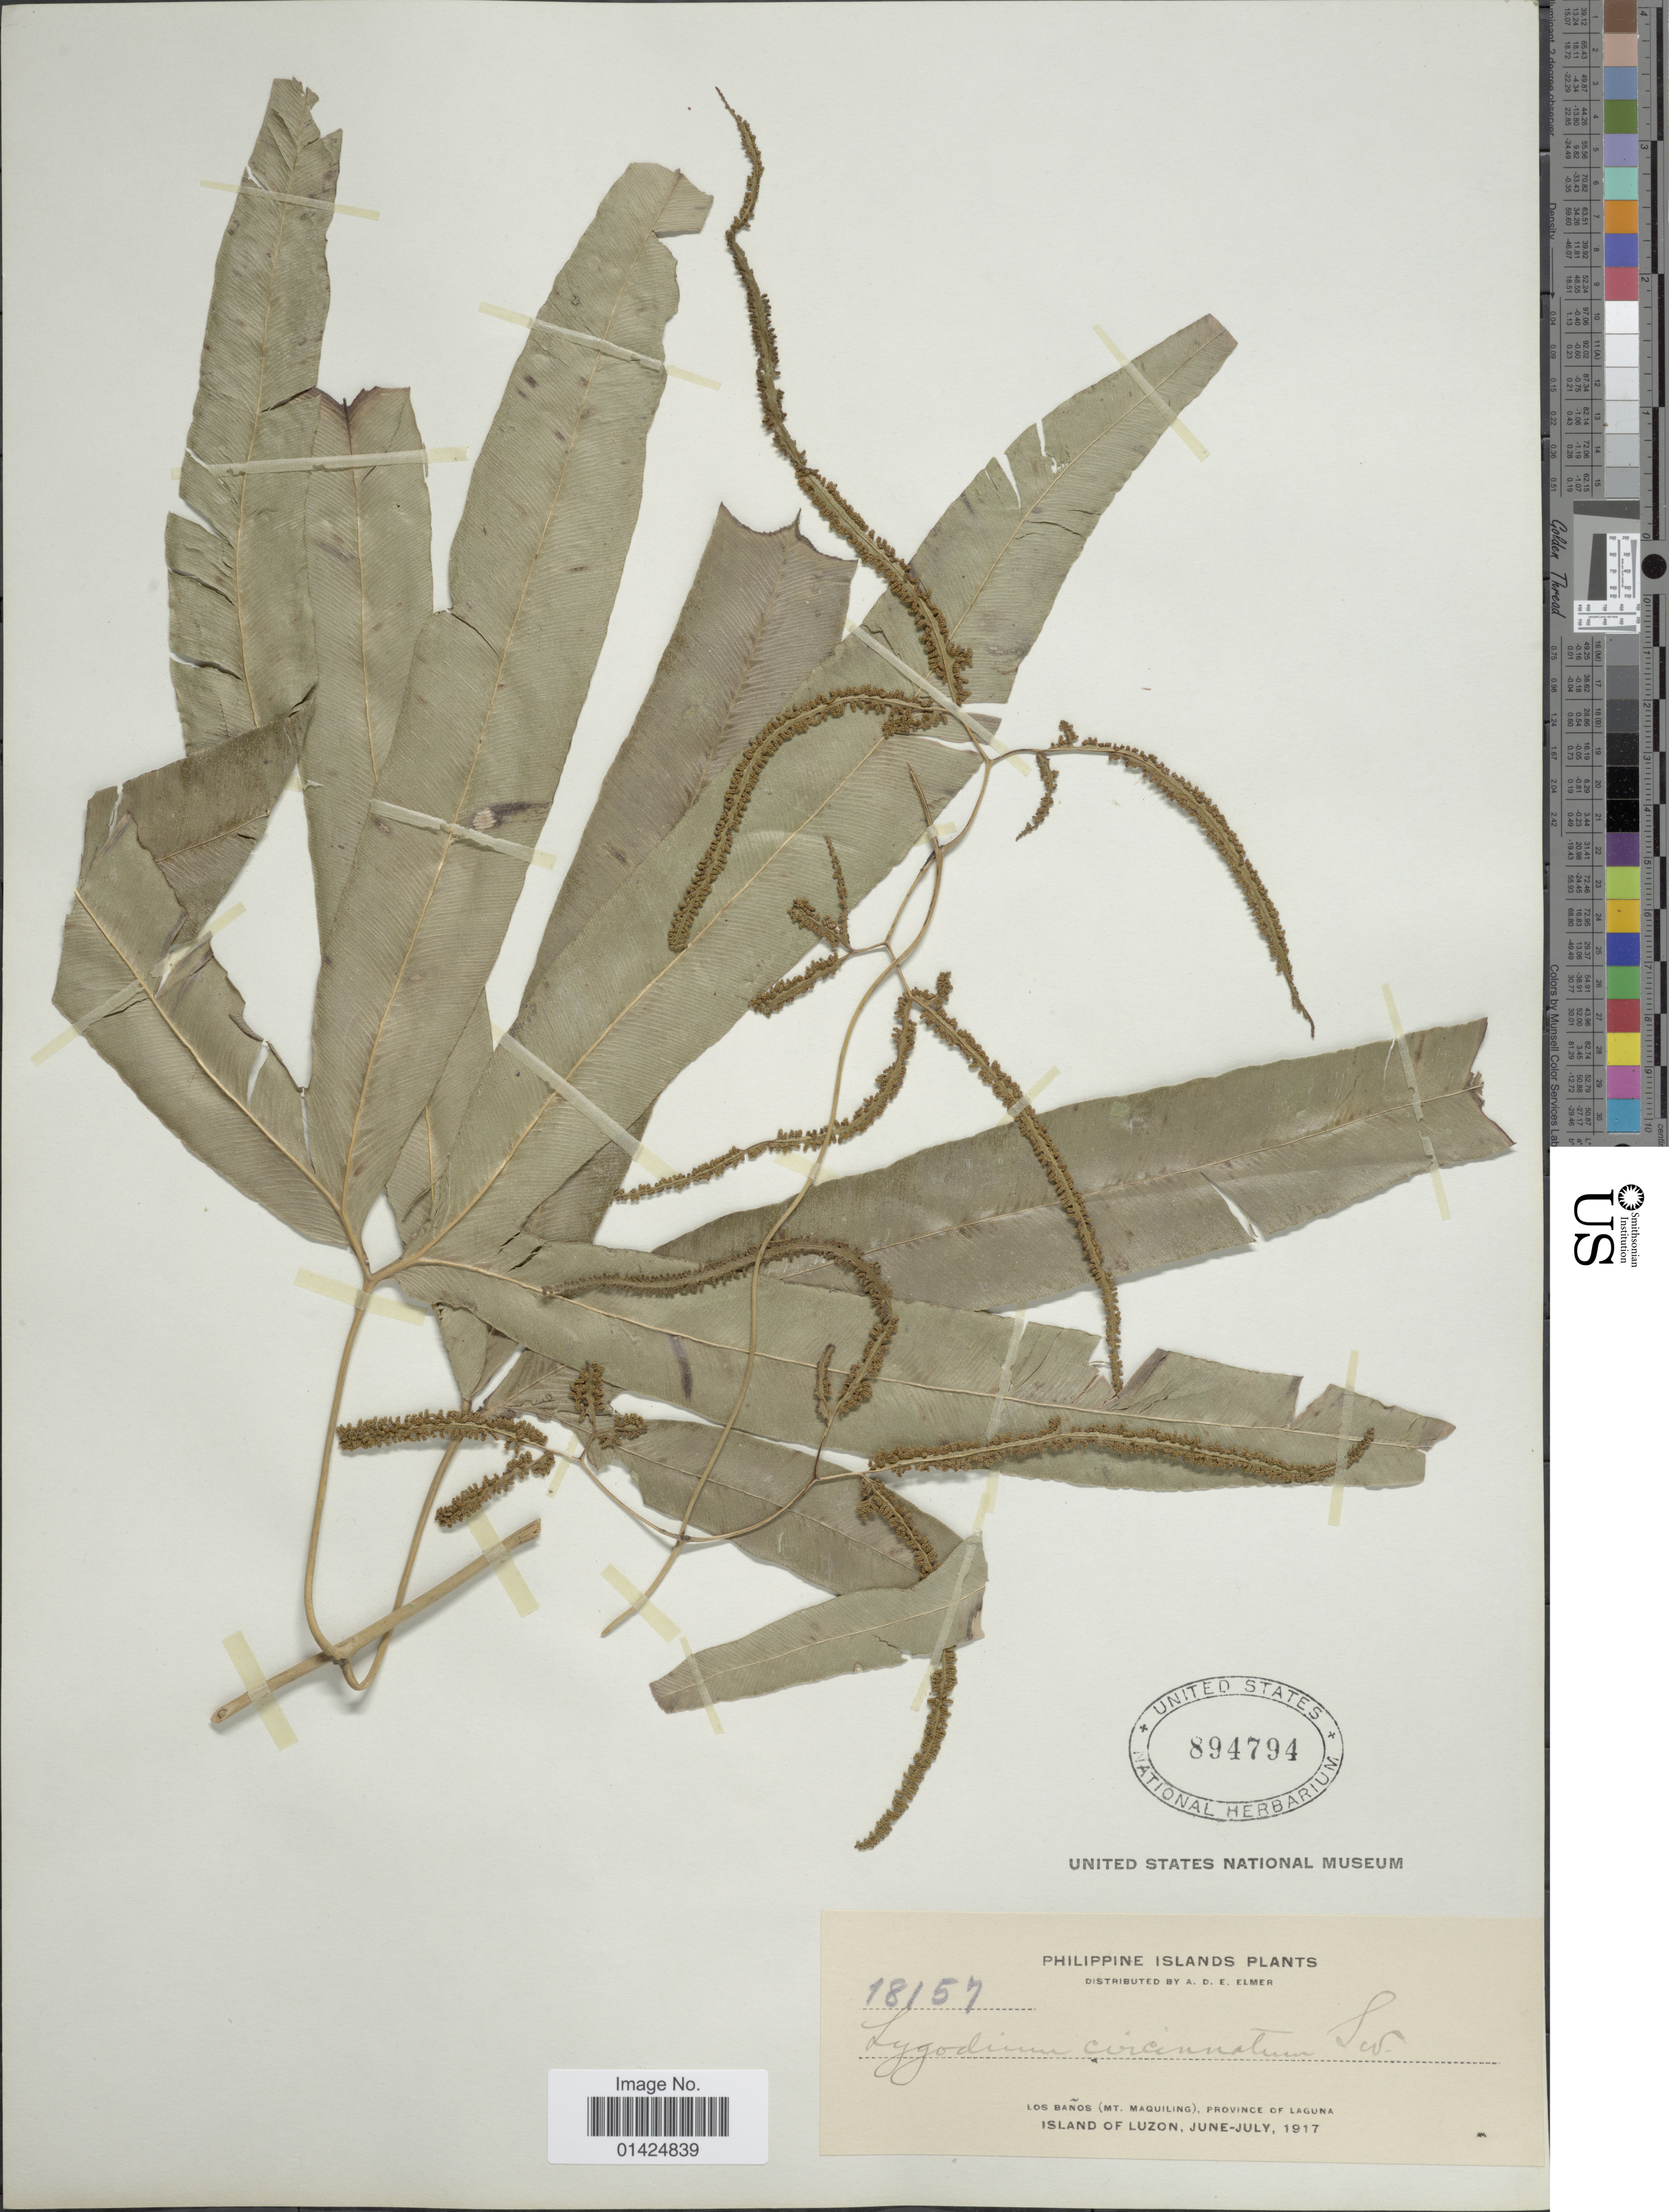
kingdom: Plantae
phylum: Tracheophyta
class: Polypodiopsida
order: Schizaeales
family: Lygodiaceae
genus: Lygodium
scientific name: Lygodium circinnatum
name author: (Burm. f.) Sw.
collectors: A. D. E. Elmer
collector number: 18157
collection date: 1917-06/1917-07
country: Philippines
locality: Los Baños (Mt. Maquiling), province of Laguna. Island of Luzon.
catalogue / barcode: US 894794